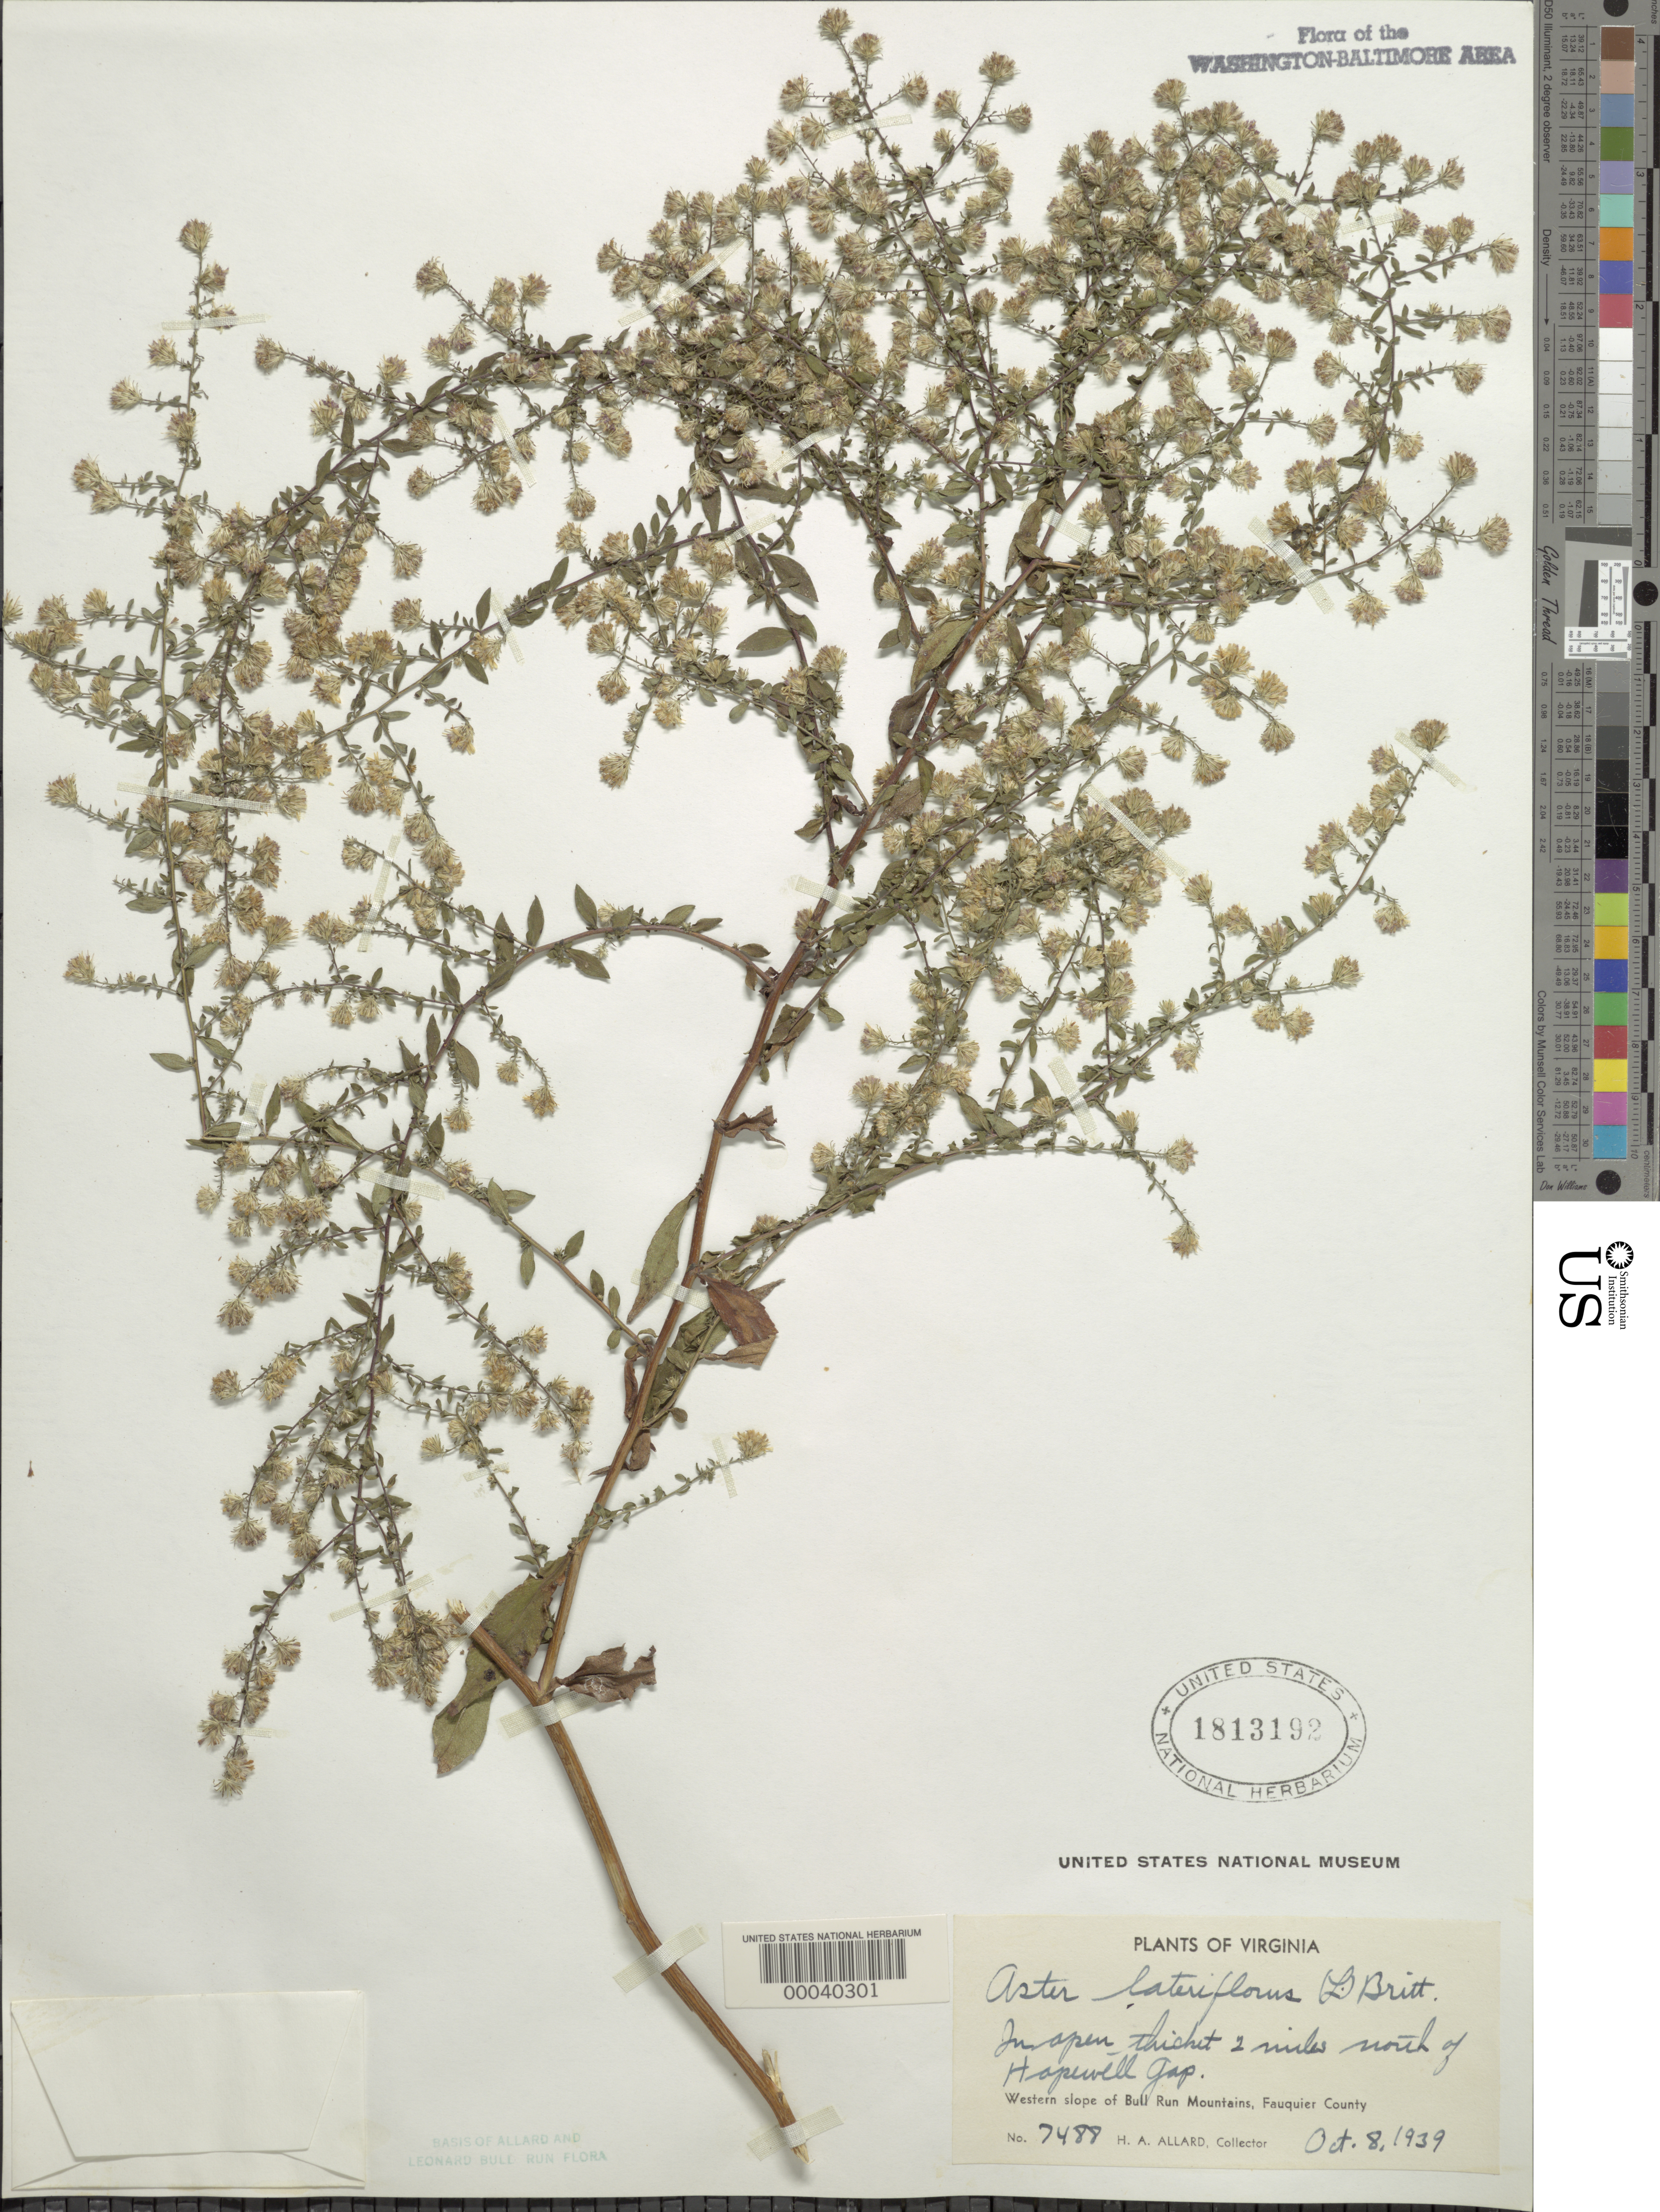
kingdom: Plantae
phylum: Tracheophyta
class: Magnoliopsida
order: Asterales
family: Asteraceae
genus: Symphyotrichum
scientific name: Symphyotrichum lateriflorum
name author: (L.) Á. Löve & D. Löve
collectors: H. A. Allard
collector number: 7488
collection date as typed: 08 Oct 1939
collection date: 1939-10-08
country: United States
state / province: Virginia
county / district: Fauquier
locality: North of Hopewell Gap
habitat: Thickets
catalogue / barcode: US 1813192